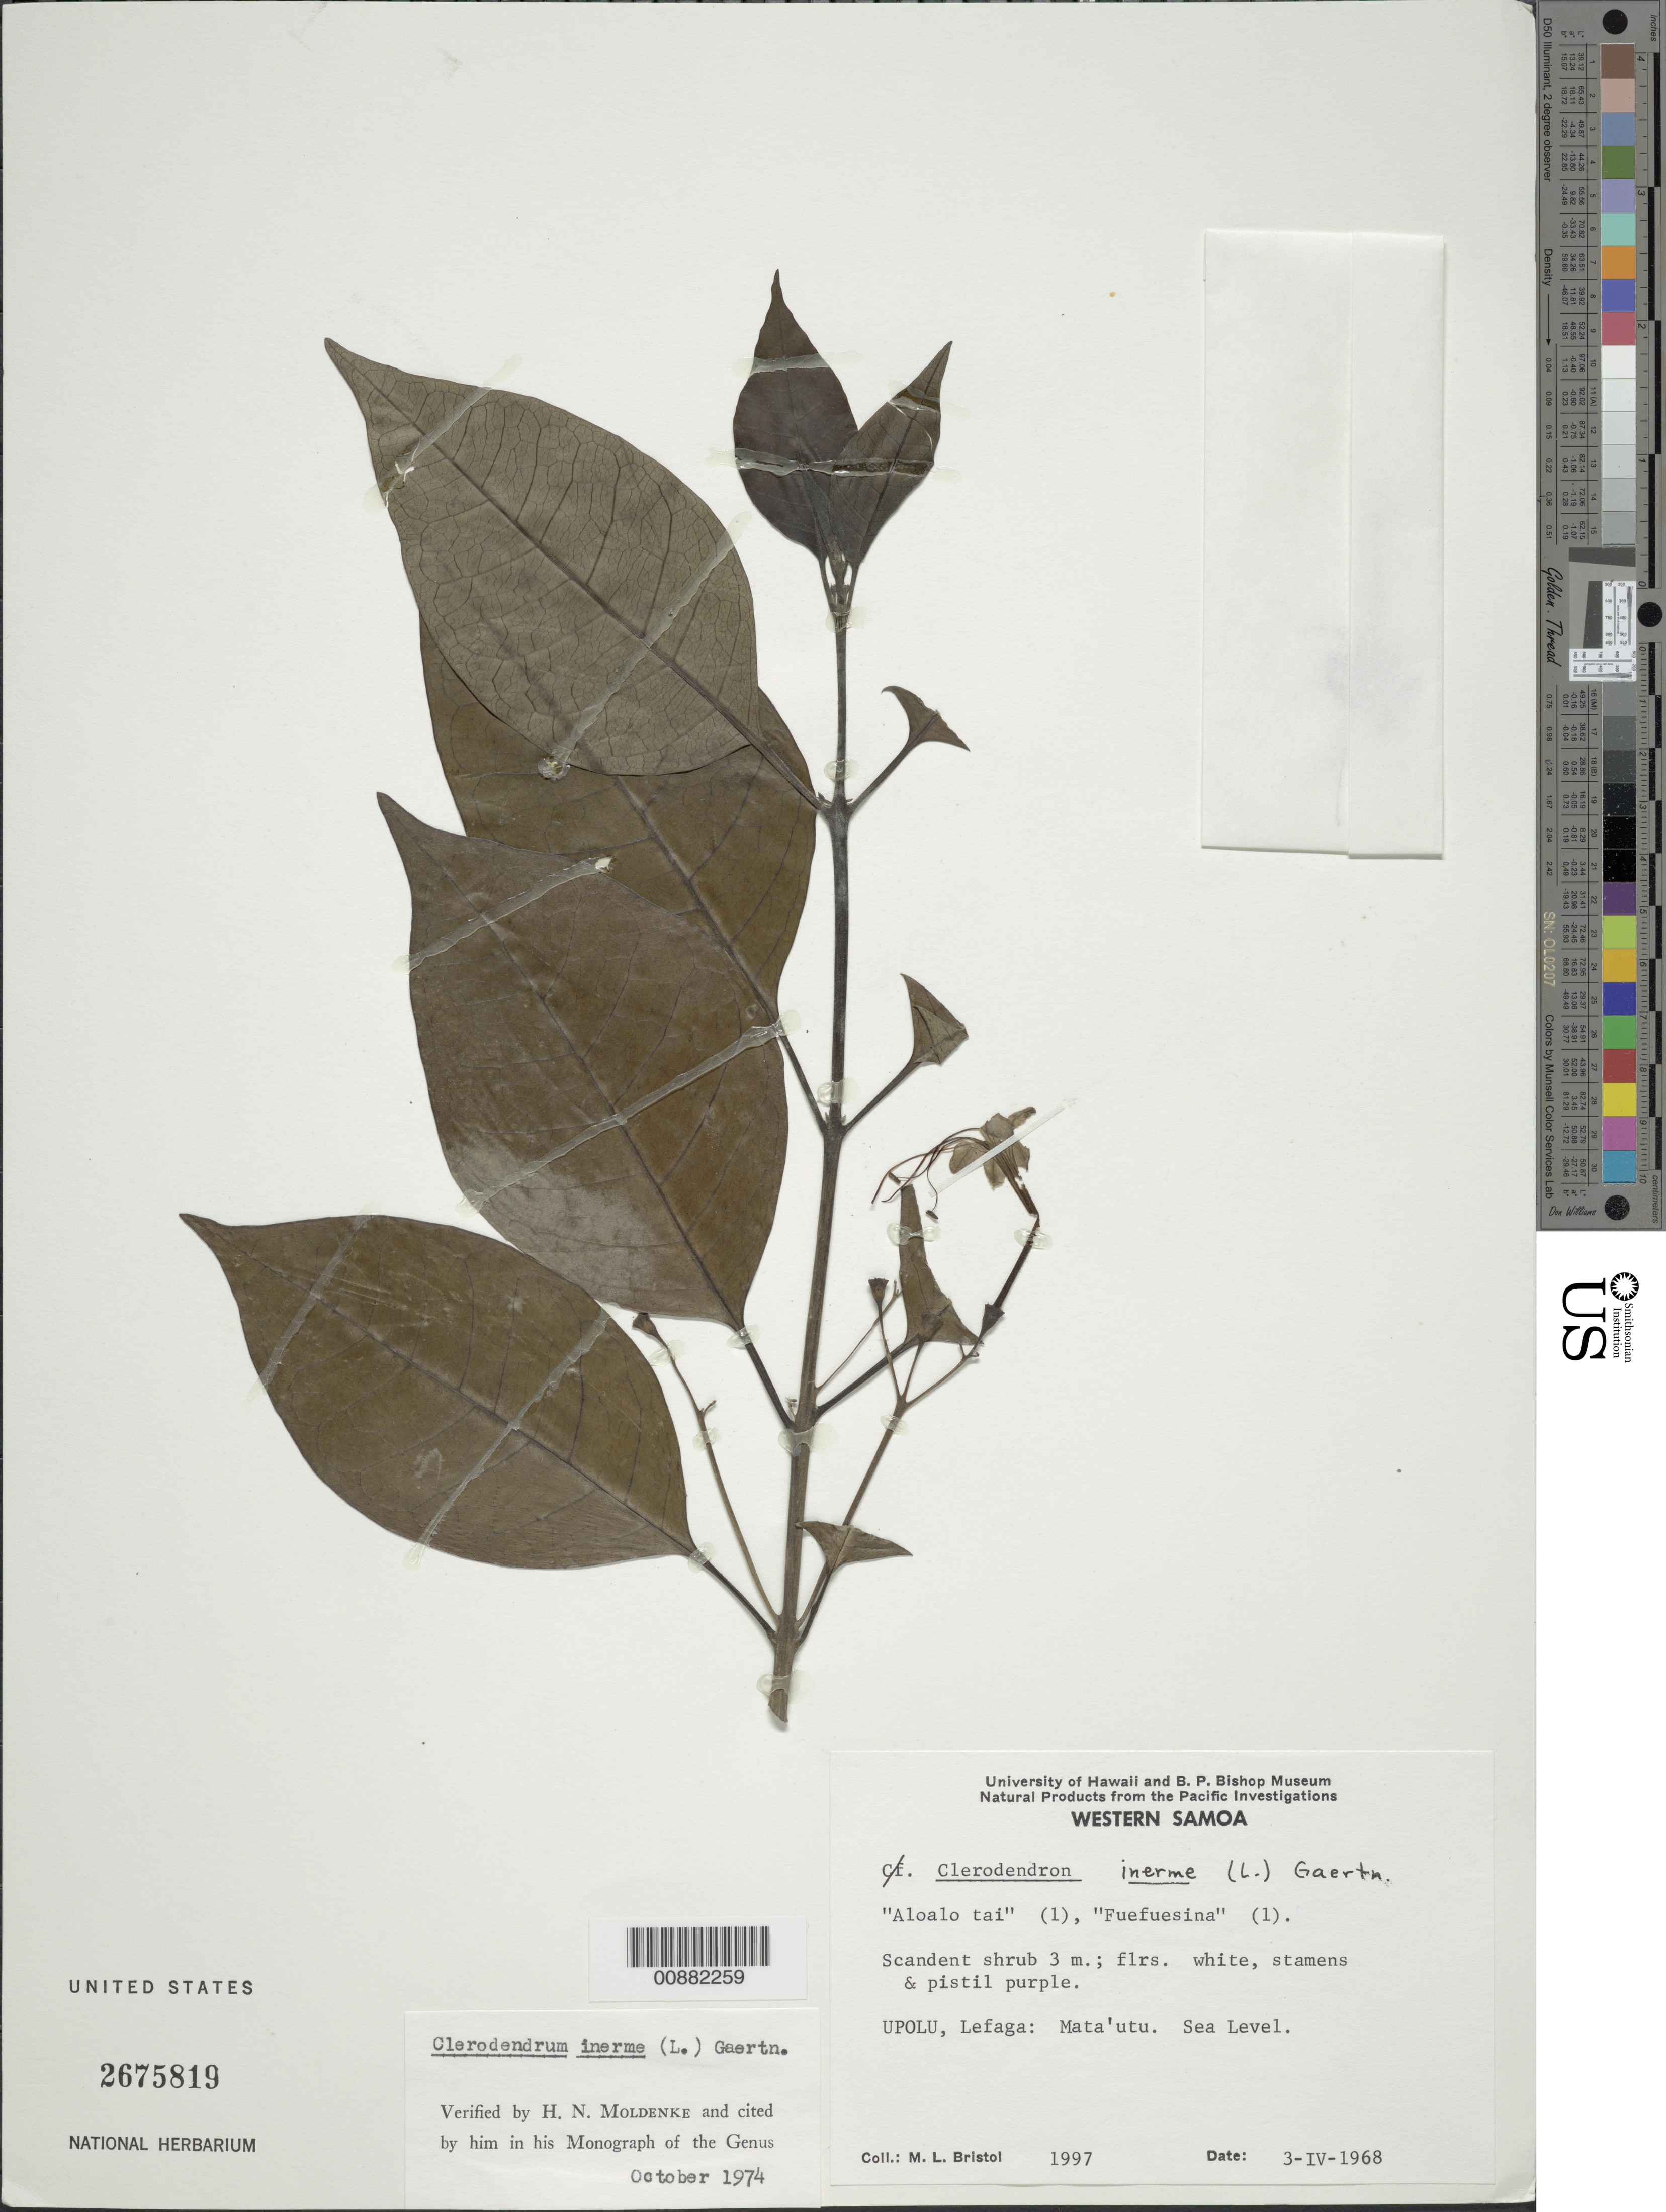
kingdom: Plantae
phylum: Tracheophyta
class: Magnoliopsida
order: Lamiales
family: Lamiaceae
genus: Clerodendrum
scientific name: Clerodendrum inerme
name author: (L.) Gaertn.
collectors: M. L. Bristol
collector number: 1997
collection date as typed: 03 Apr 1968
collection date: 1968-04-03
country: Samoa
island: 'Upolu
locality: Lefaga, Mata'utu,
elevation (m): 0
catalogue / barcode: US 2675819